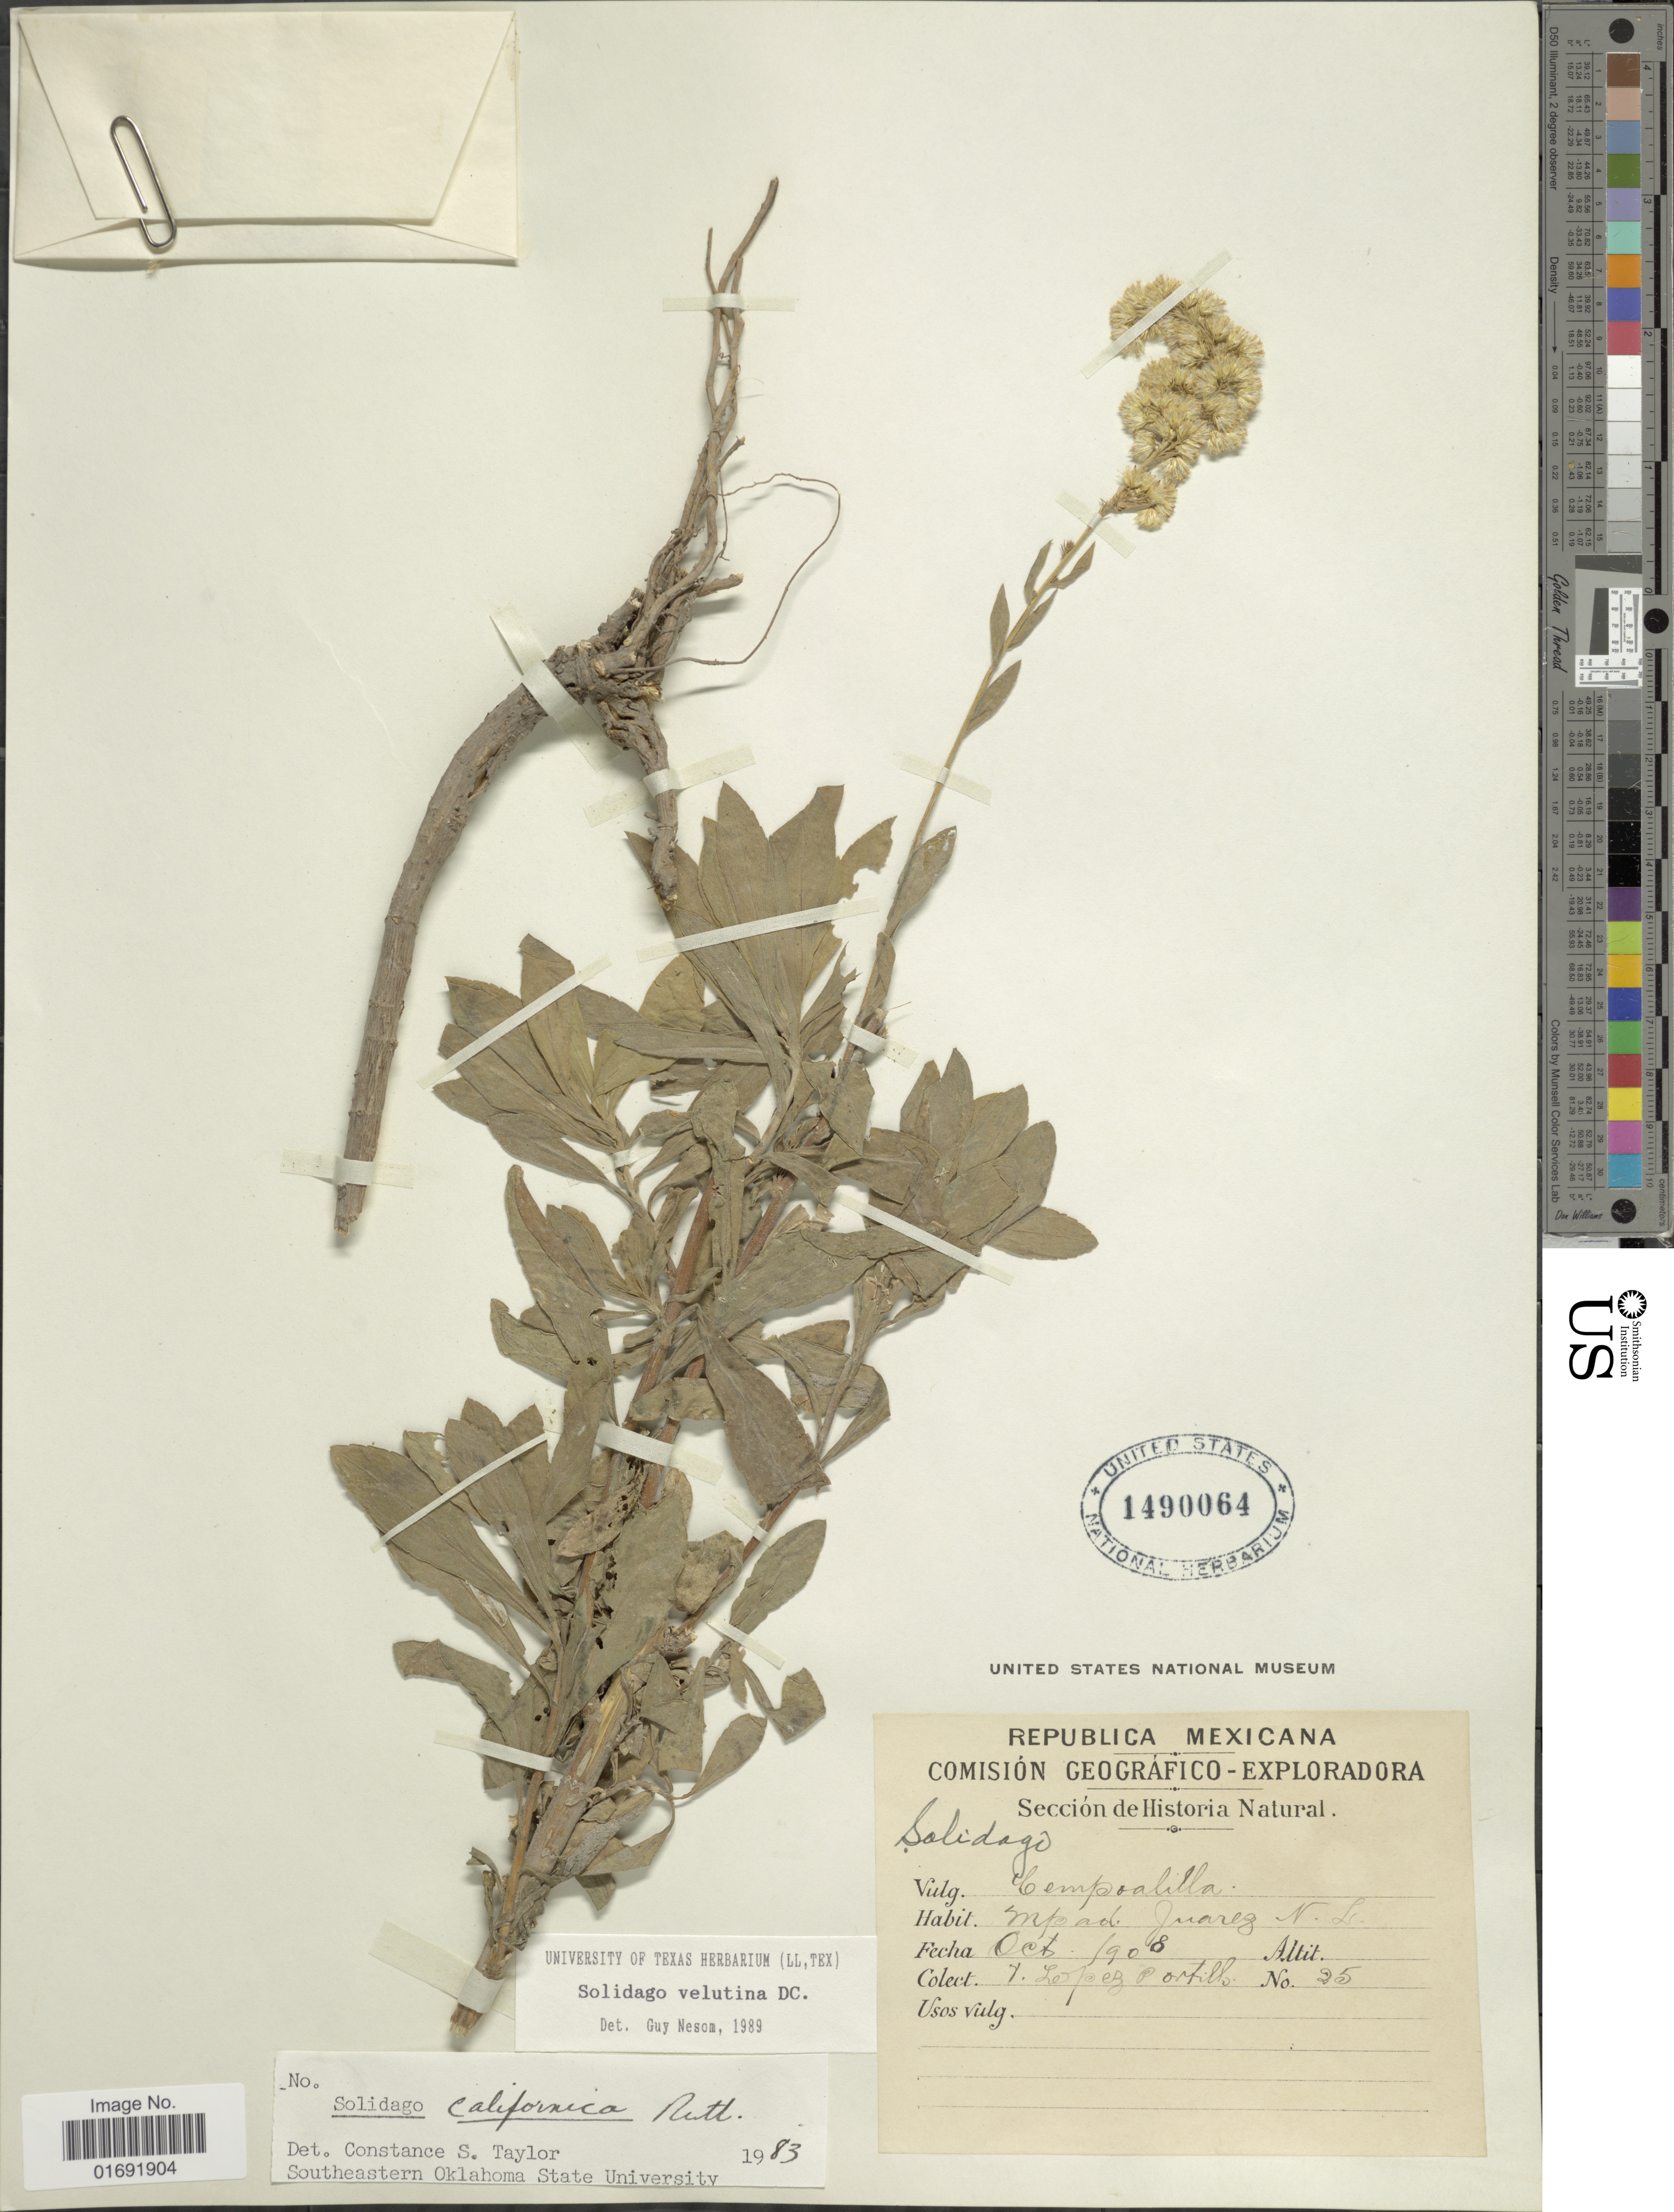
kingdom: Plantae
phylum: Tracheophyta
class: Magnoliopsida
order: Asterales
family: Asteraceae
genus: Solidago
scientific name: Solidago velutina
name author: DC.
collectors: López Portillo, V.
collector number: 25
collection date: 1908-10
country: Mexico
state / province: Nuevo León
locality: Republica Mexicana, Mpad Juarez, N. L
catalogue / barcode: US 1490064